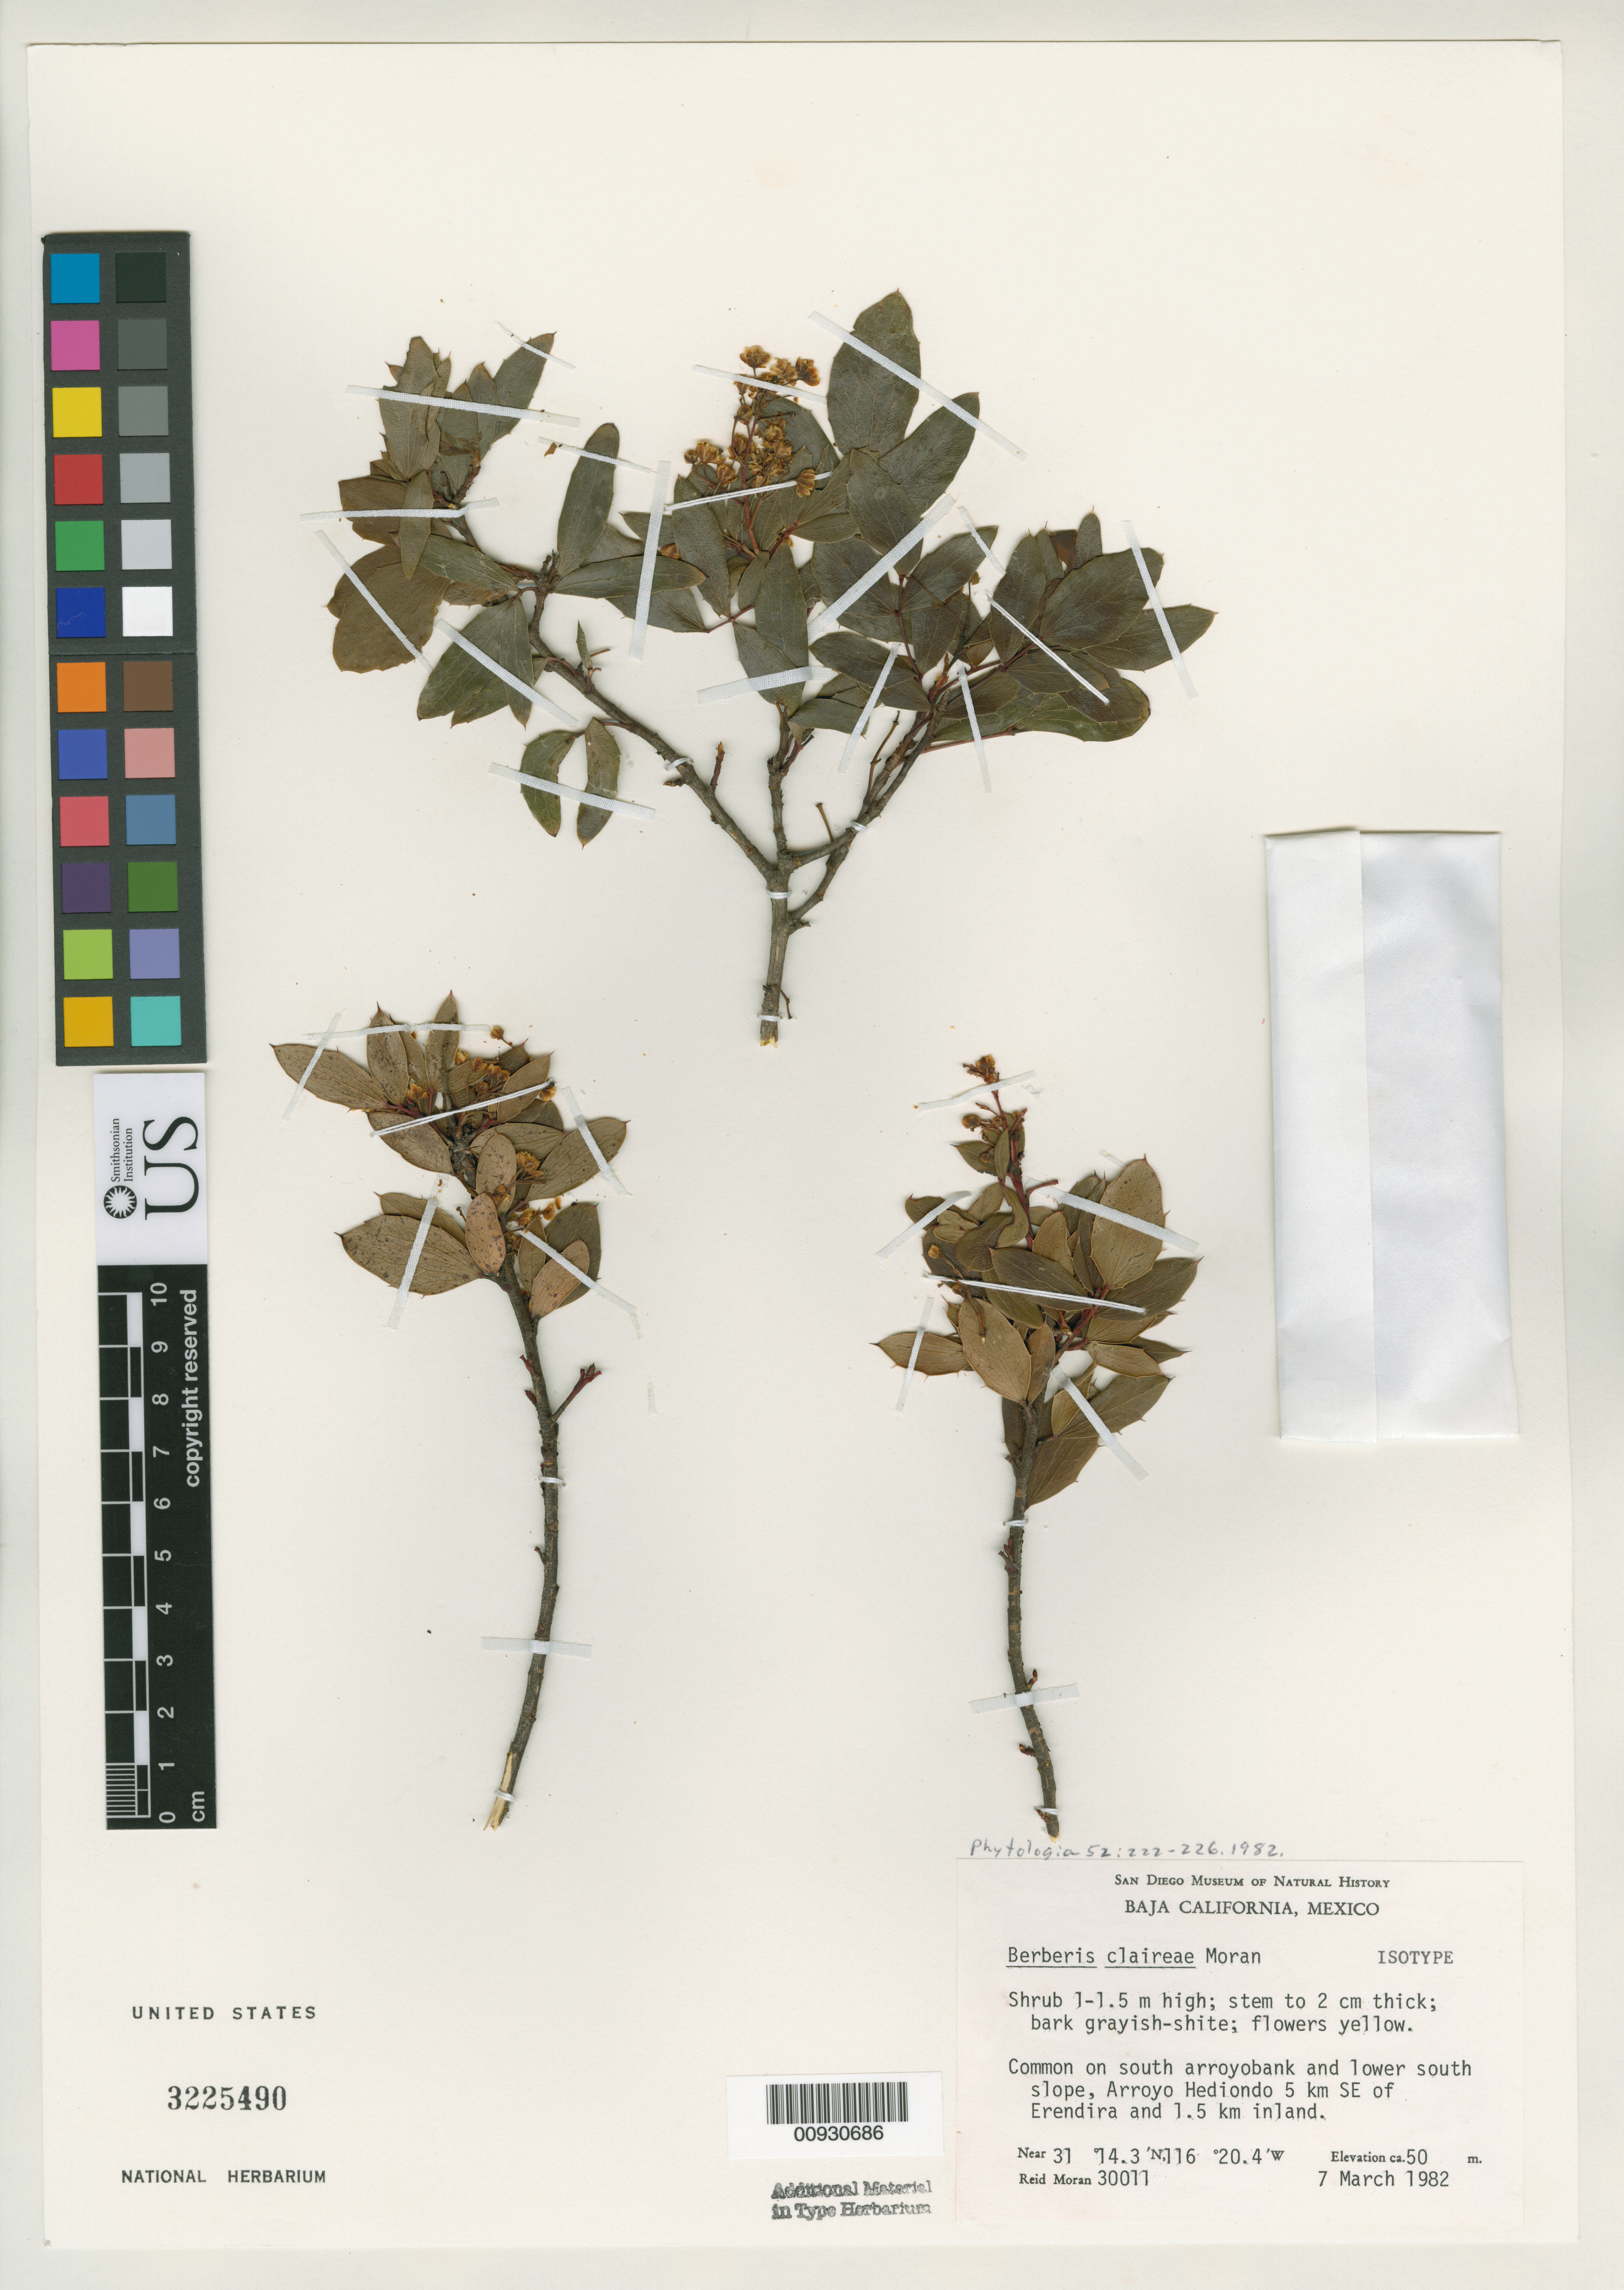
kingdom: Plantae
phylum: Tracheophyta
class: Magnoliopsida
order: Ranunculales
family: Berberidaceae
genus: Berberis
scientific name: Berberis claireae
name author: Moran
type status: Isotype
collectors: R. V. Moran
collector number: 30011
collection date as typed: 07 Mar 1982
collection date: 1982-03-07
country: Mexico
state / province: Baja California Norte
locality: Arroyo Hediondo 5 km SE of Erendira & 1.5 km inland.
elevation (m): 50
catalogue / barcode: US 3225490